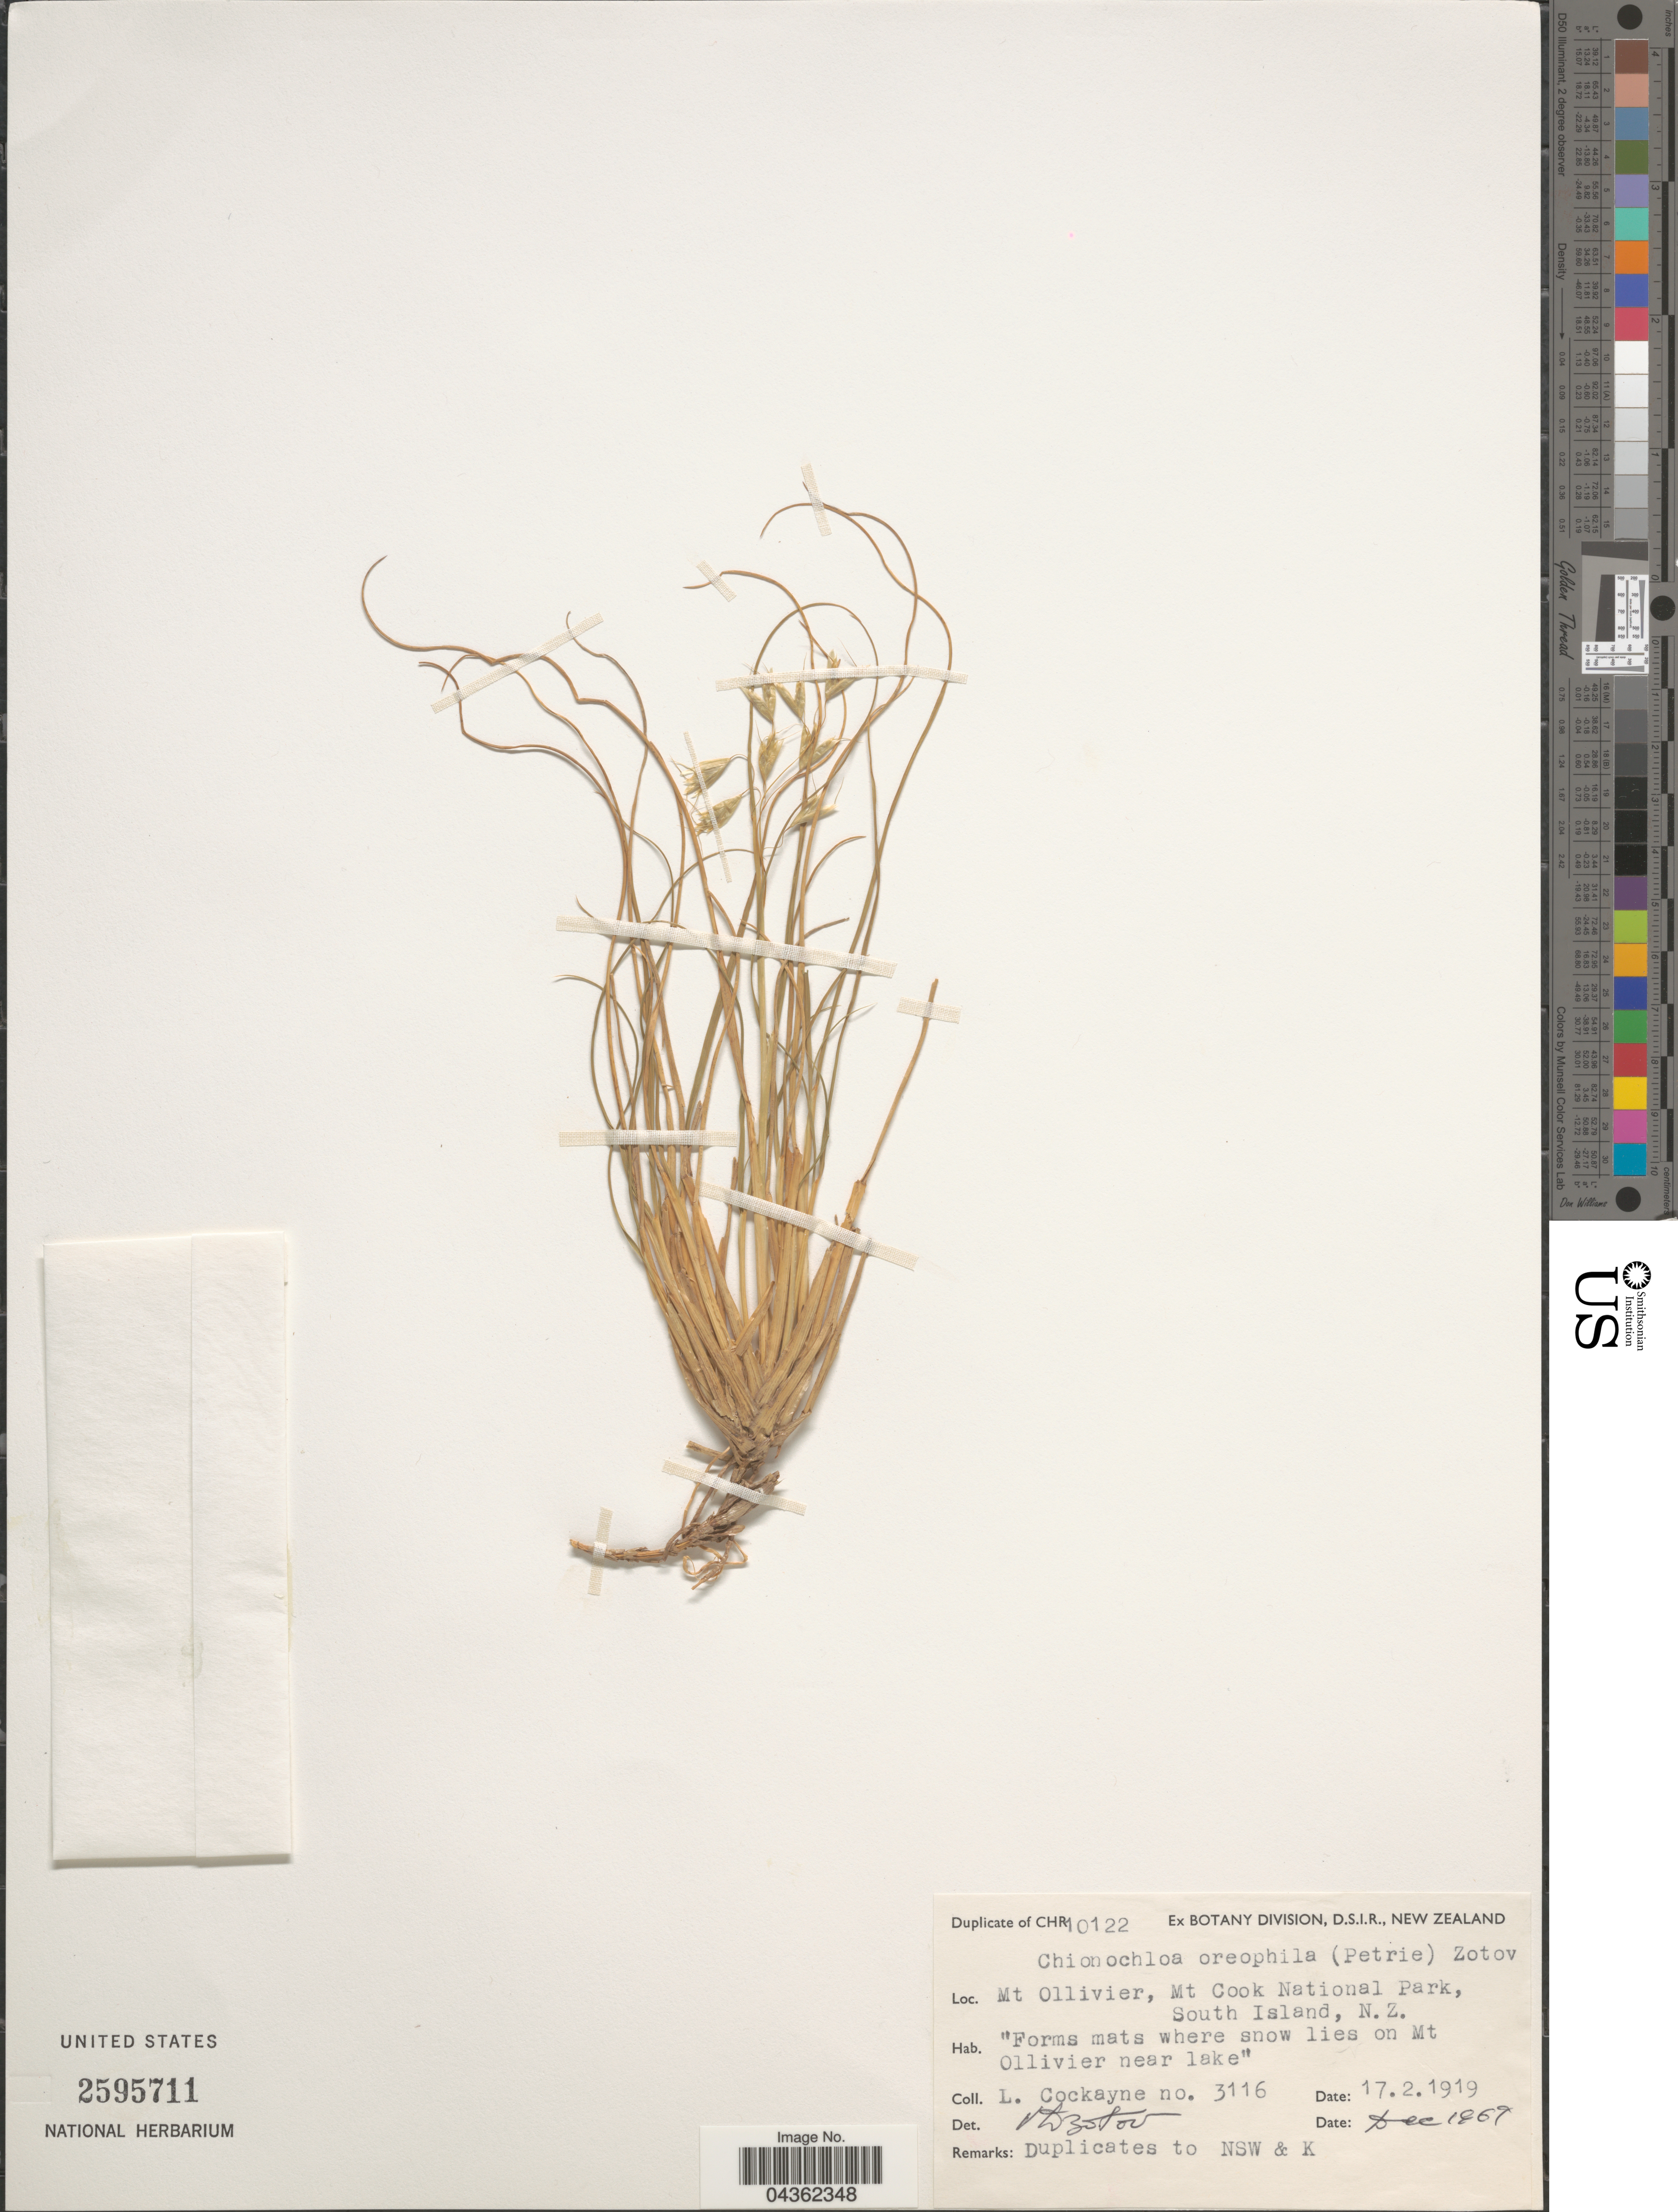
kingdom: Plantae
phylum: Tracheophyta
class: Liliopsida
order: Poales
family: Poaceae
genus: Chionochloa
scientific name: Chionochloa oreophila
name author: (Petrie) Zotov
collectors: L. Cockayne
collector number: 3116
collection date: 1919-02-17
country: New Zealand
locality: Mt Ollivier, Mt Cook National Park, South Island. "Forms mats where snow lies on Mt Ollivier near lake".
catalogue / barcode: US 2595711